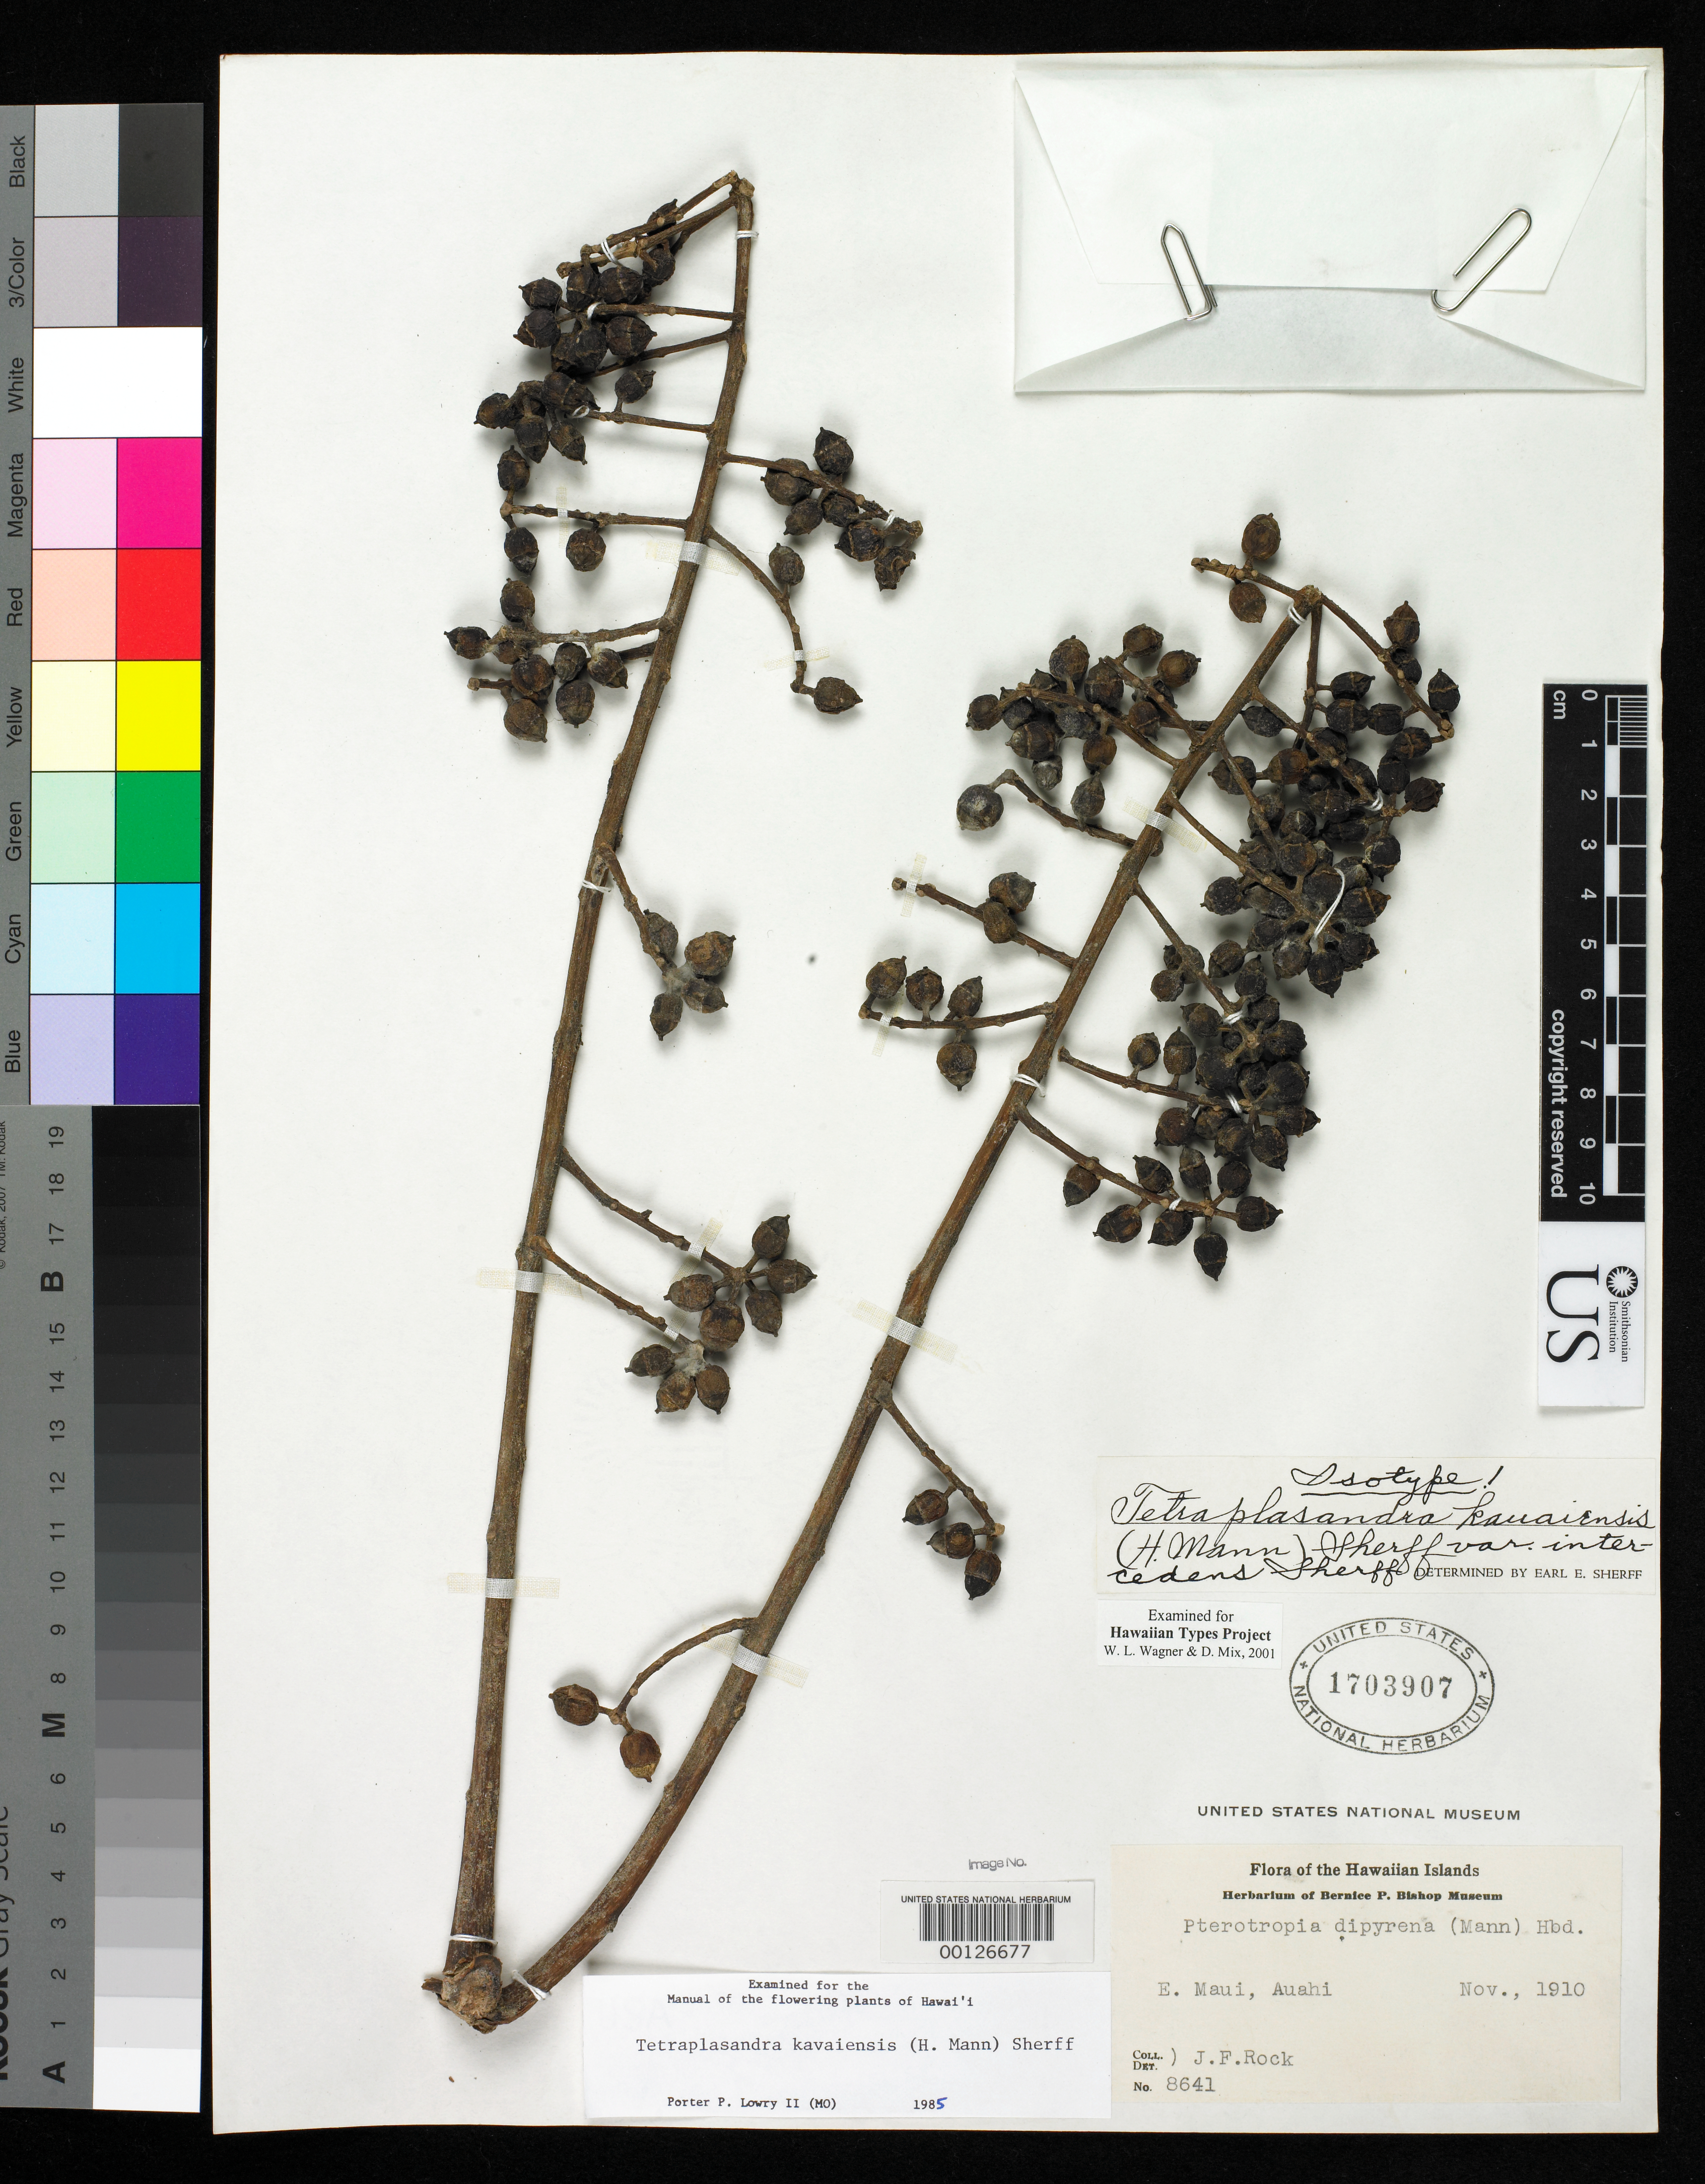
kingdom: Plantae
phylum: Tracheophyta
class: Magnoliopsida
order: Apiales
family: Araliaceae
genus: Tetraplasandra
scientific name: Tetraplasandra kauaiensis var. intercedens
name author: Sherff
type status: Isotype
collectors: J. F. Rock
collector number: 8641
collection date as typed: Nov 1910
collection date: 1910-11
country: United States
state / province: Hawaii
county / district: Maui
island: Maui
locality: Auahi. Eastern Maui.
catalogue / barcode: US 1703907